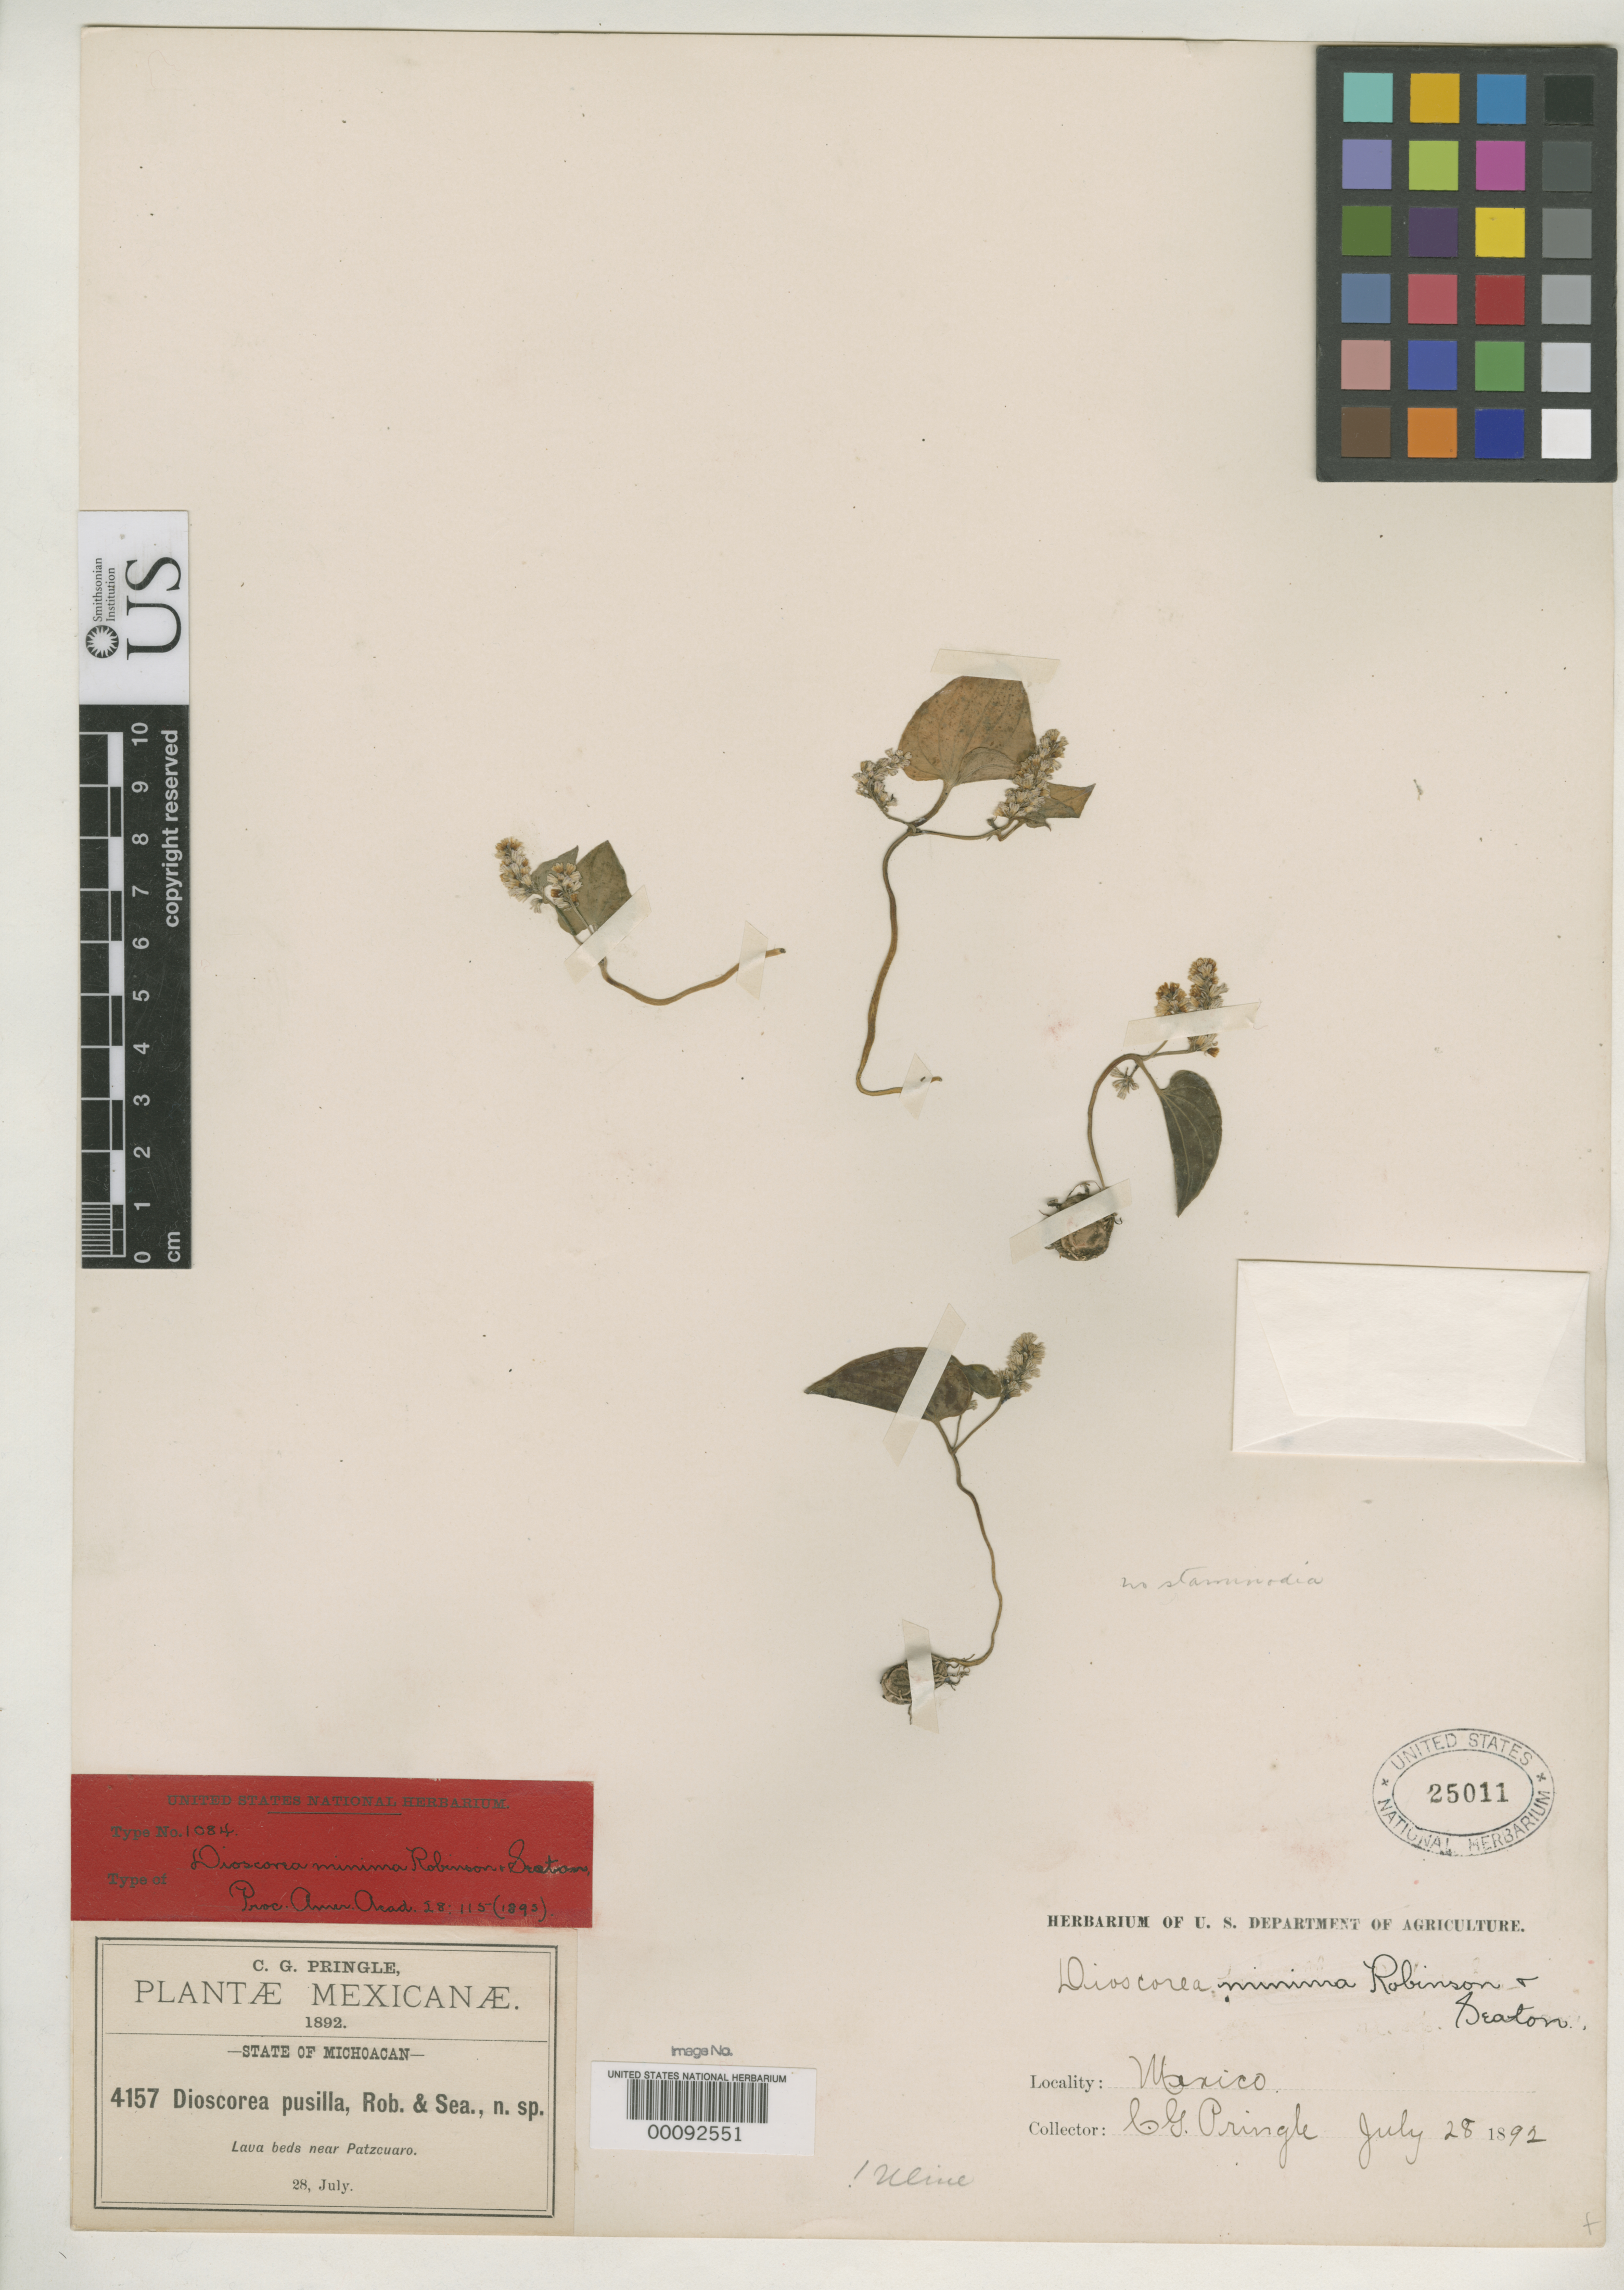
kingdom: Plantae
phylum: Tracheophyta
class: Liliopsida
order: Dioscoreales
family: Dioscoreaceae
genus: Dioscorea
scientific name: Dioscorea minima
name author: B.L. Rob. & Seaton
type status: Isotype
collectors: C. G. Pringle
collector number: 4157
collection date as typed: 28 Jul 1892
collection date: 1892-07-28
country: Mexico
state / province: Michoacán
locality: Near Patzcuaro.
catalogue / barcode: US 25011